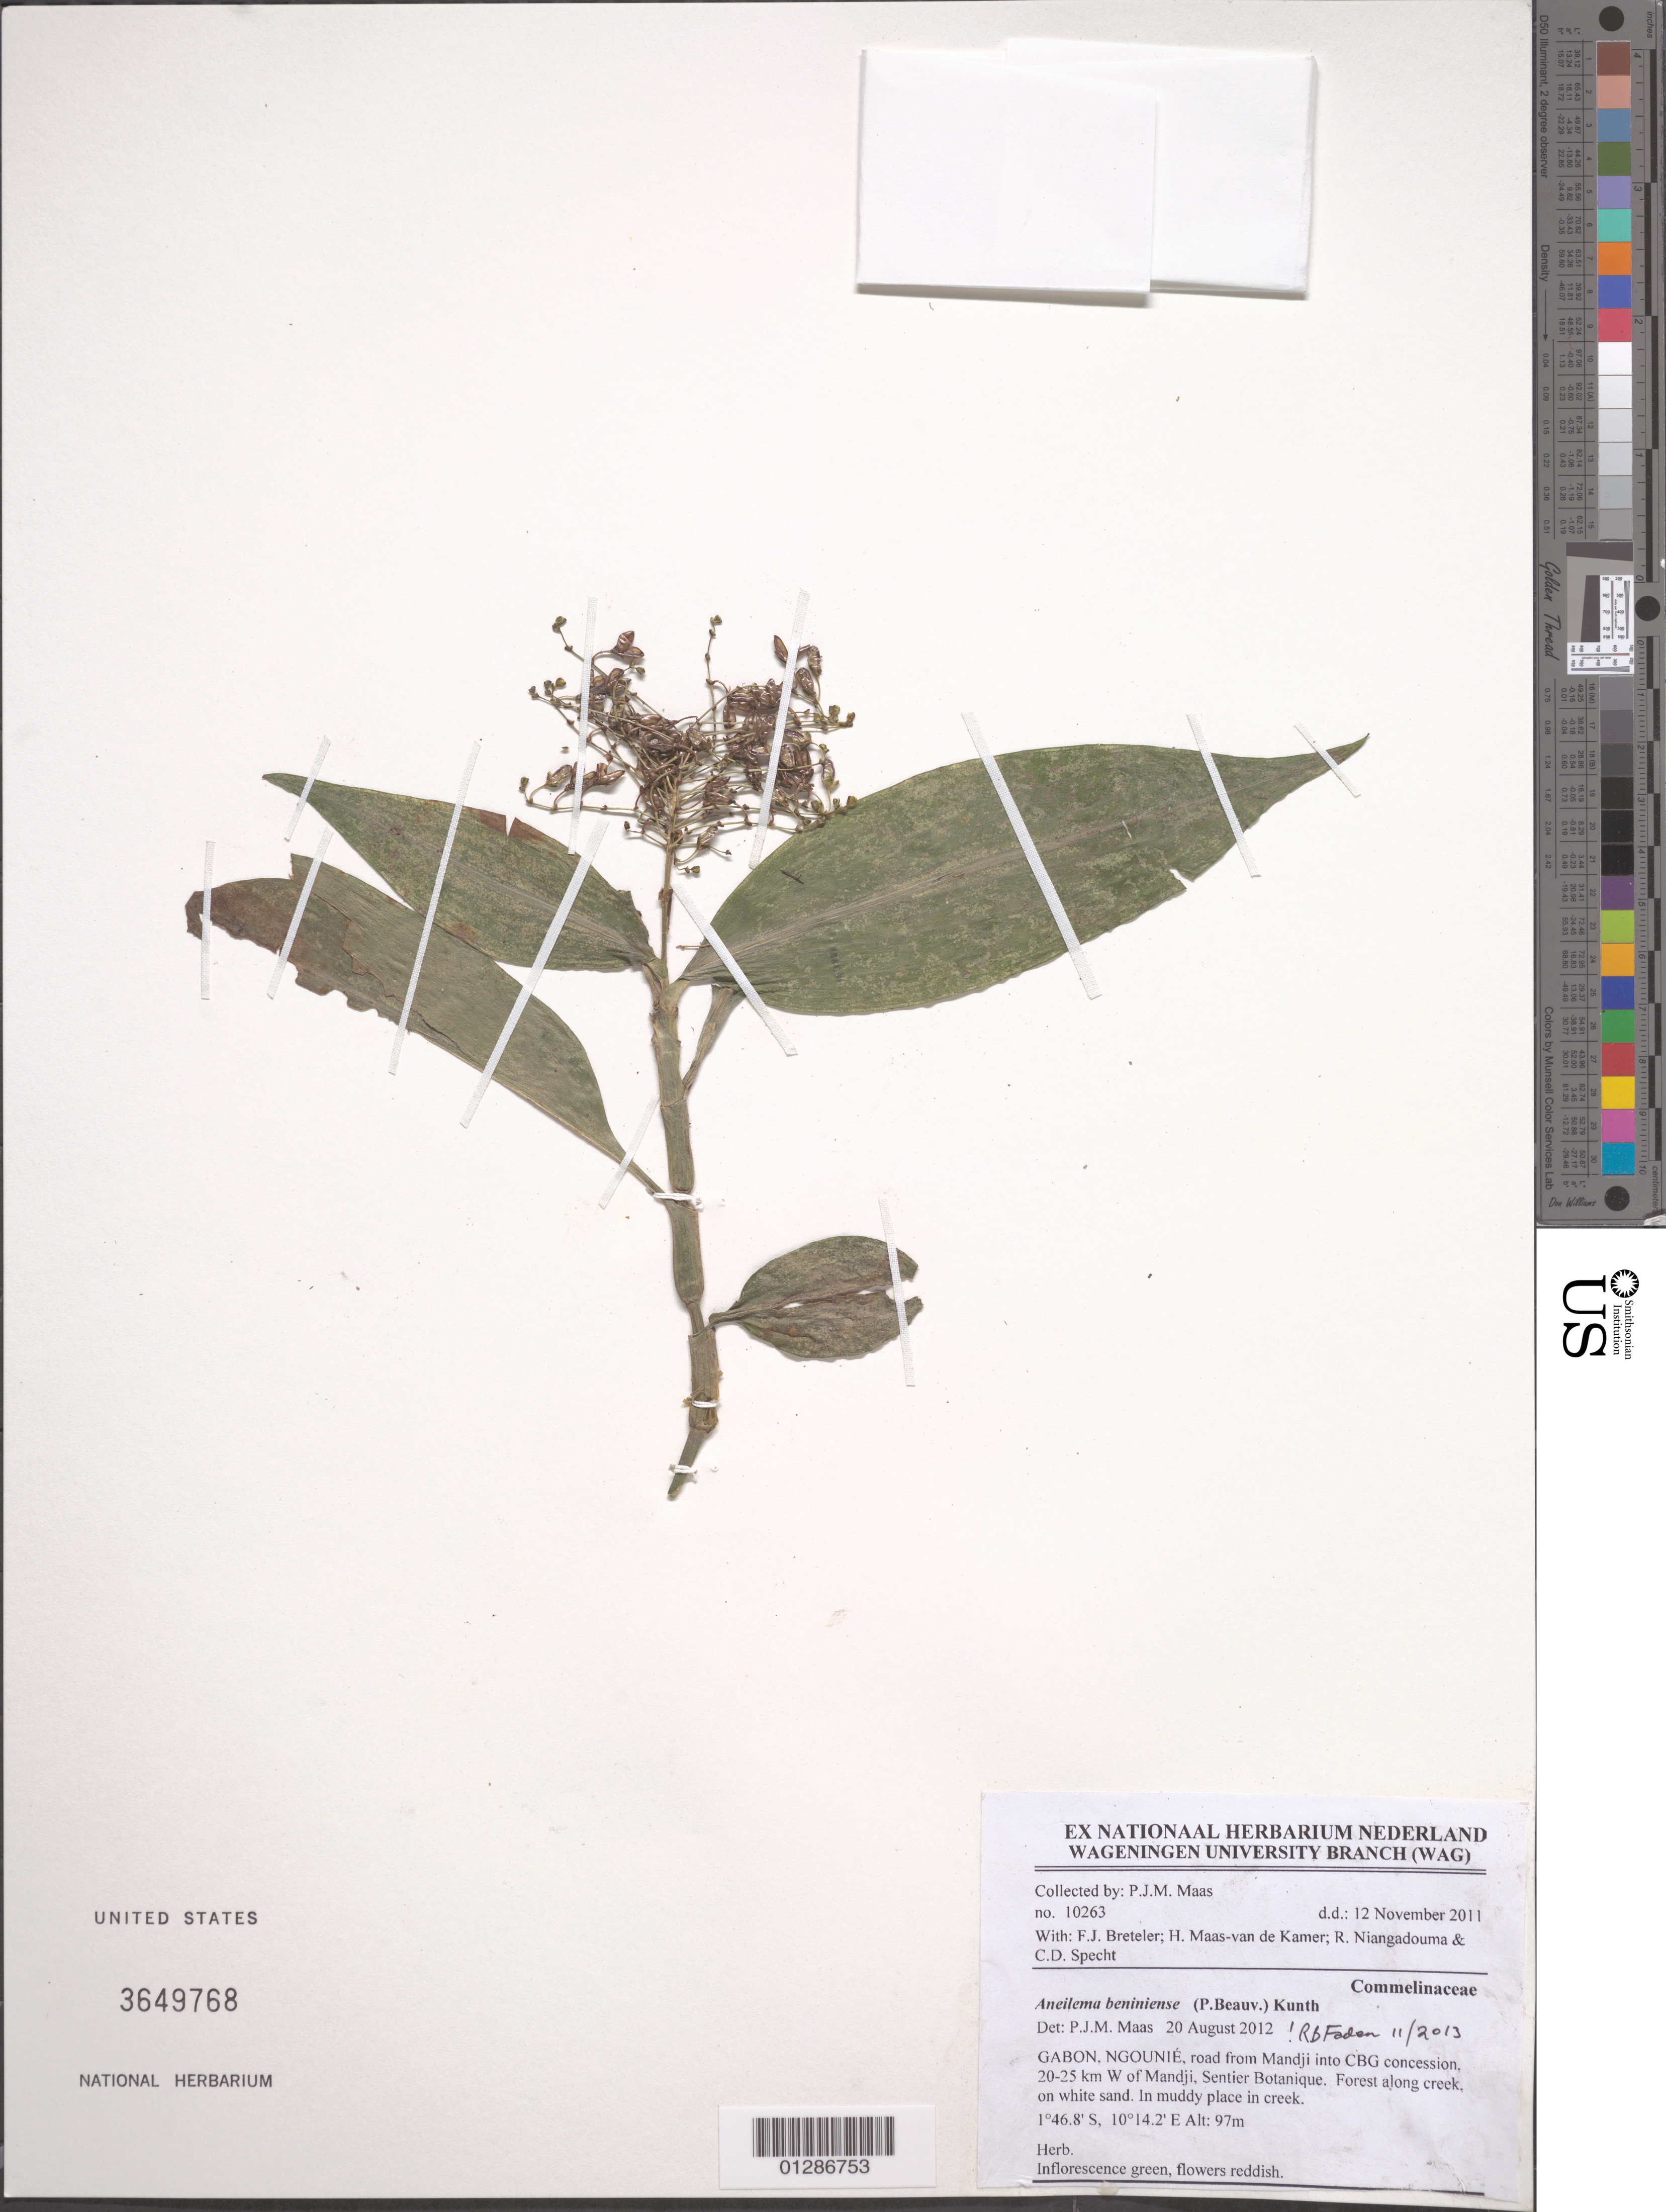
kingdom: Plantae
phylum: Tracheophyta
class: Liliopsida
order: Commelinales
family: Commelinaceae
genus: Aneilema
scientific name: Aneilema beniniense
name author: (P. Beauv.) Kunth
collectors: P. Maas, F. J. Breteler, H. Maas van de Kamer, R. Niangadouma & C. D. Specht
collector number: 10263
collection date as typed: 12 Nov 2011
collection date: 2011-11-12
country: Gabon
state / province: Ngounie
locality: Road from Mandji into CBG concession, 20-25 km W of Mandji, Sentier Botanique.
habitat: Herb.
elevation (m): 97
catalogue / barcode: US 3649768